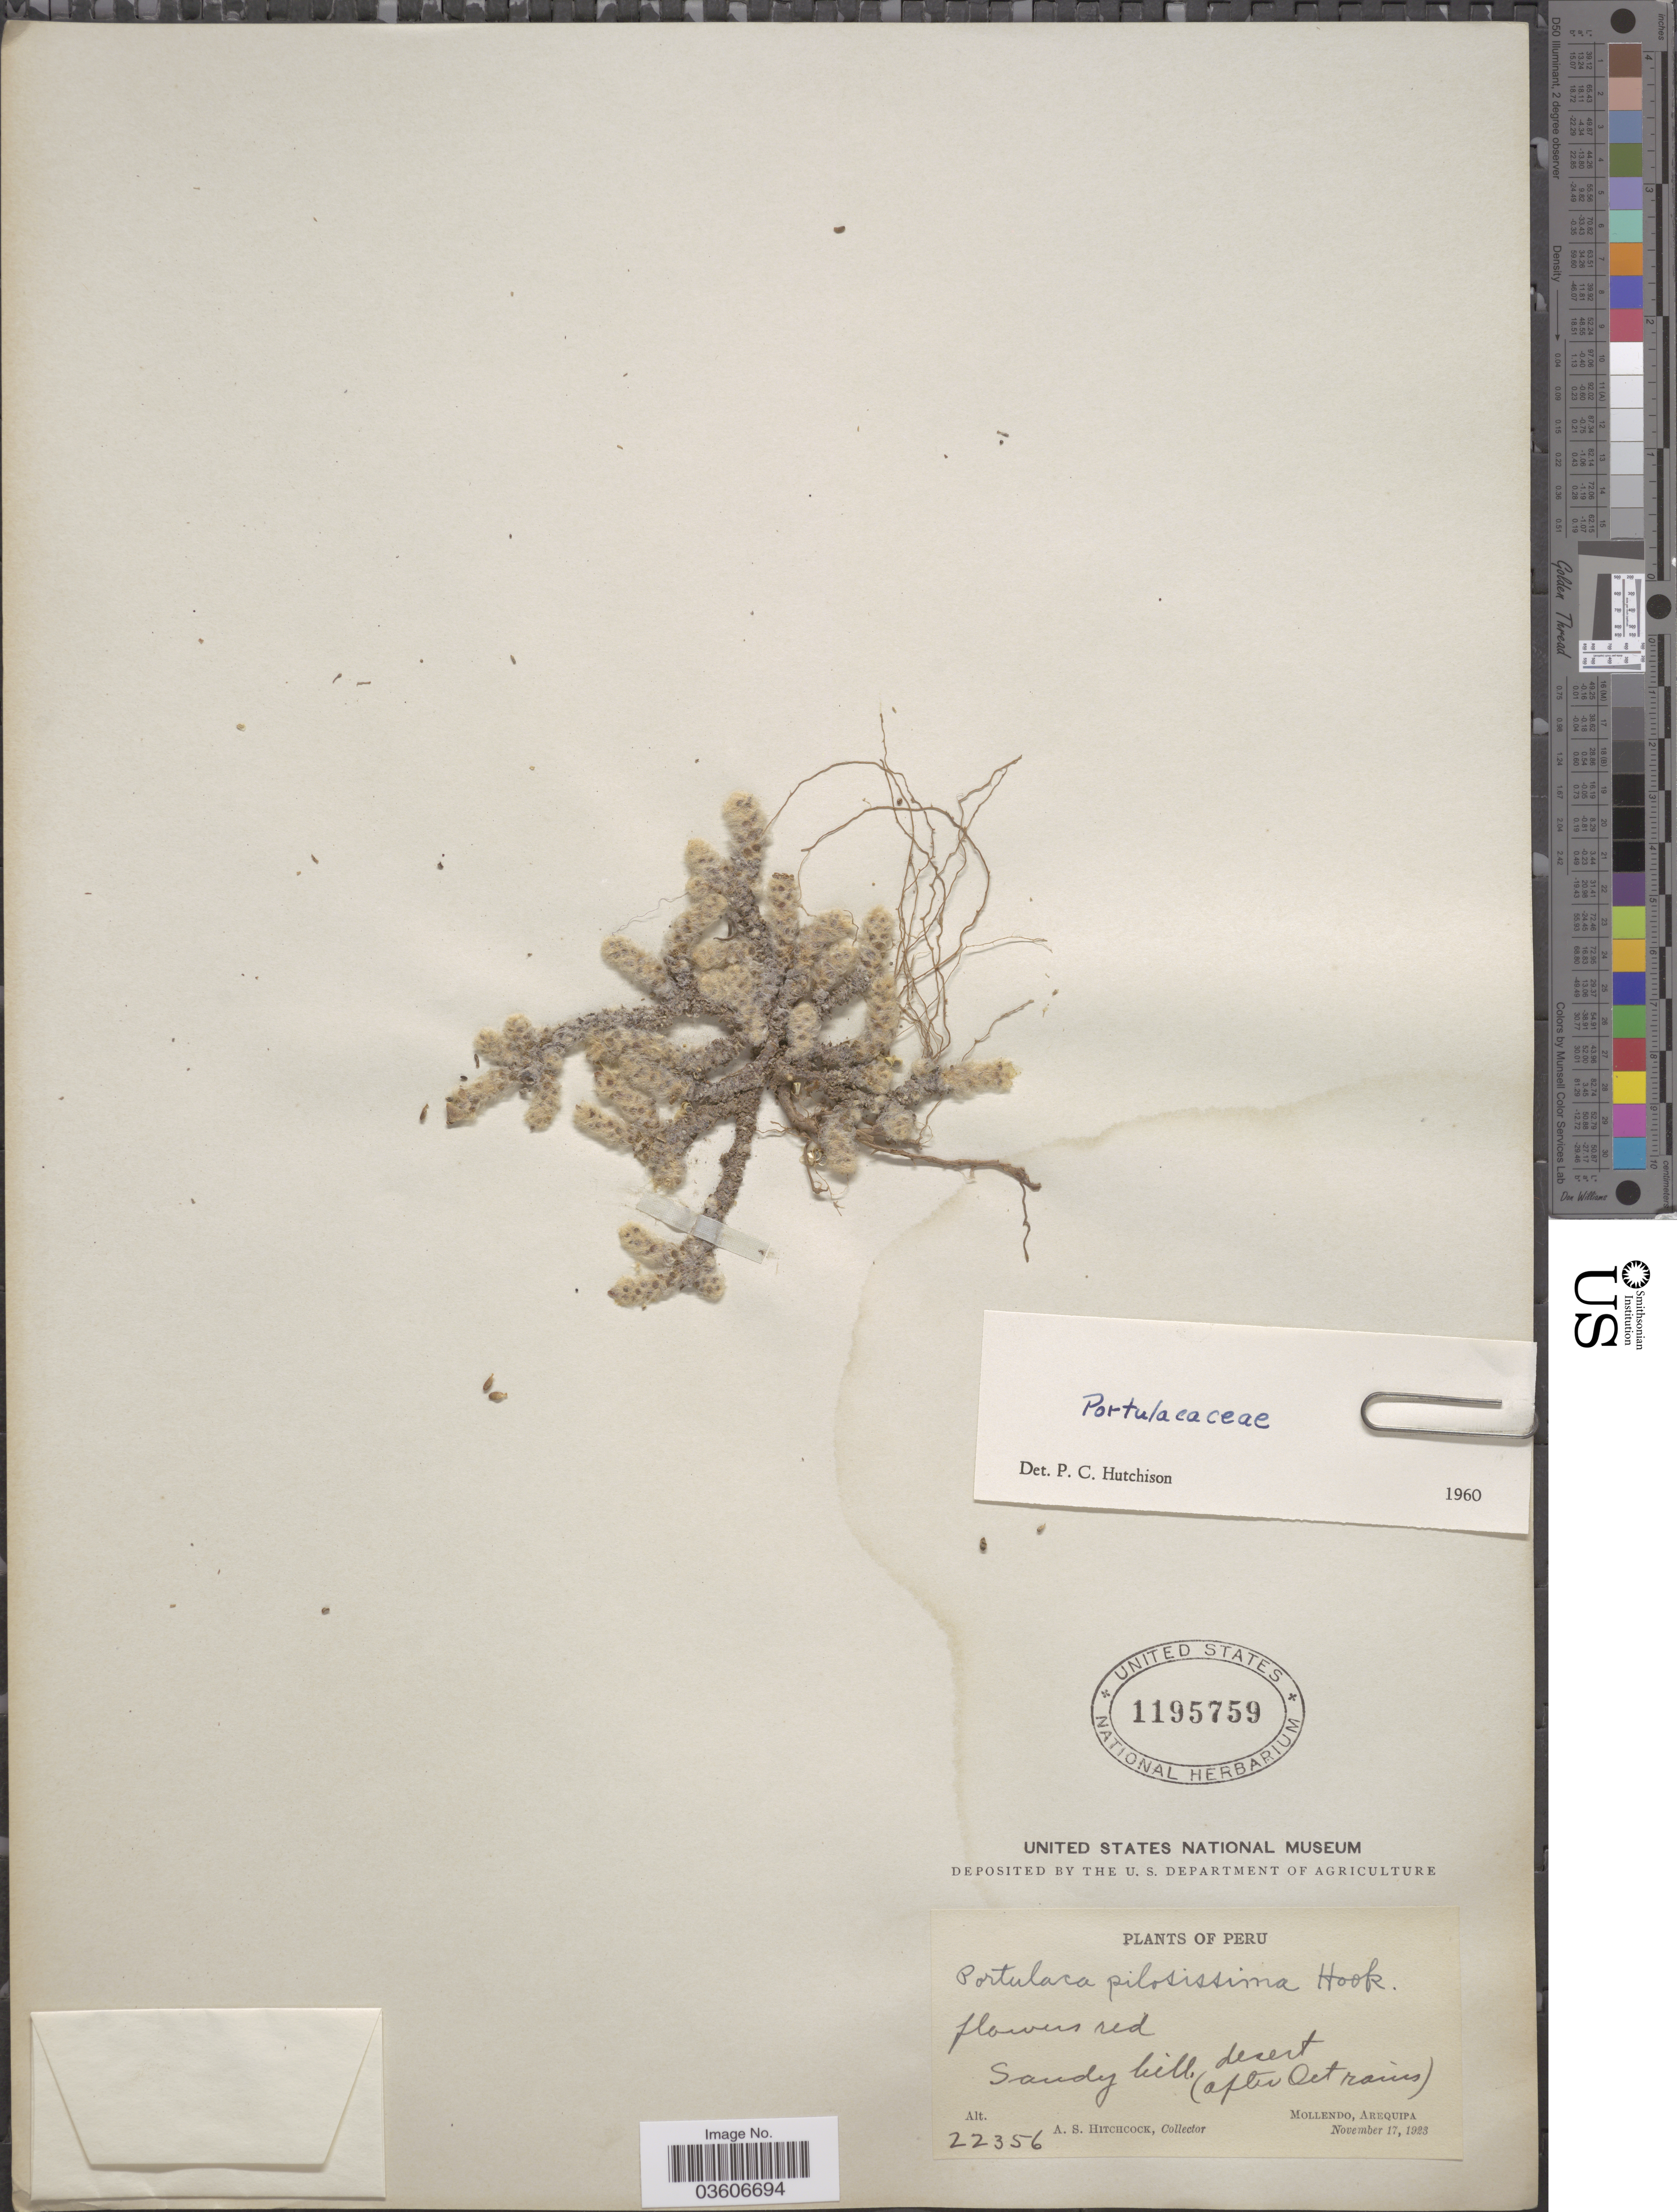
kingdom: Plantae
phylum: Tracheophyta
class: Magnoliopsida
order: Caryophyllales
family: Portulacaceae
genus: Portulaca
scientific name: Portulaca philippii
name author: I.M. Johnst.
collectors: A. S. Hitchcock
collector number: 22356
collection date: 1923-11-17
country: Peru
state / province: Arequipa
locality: Mollendo.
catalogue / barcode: US 1195759